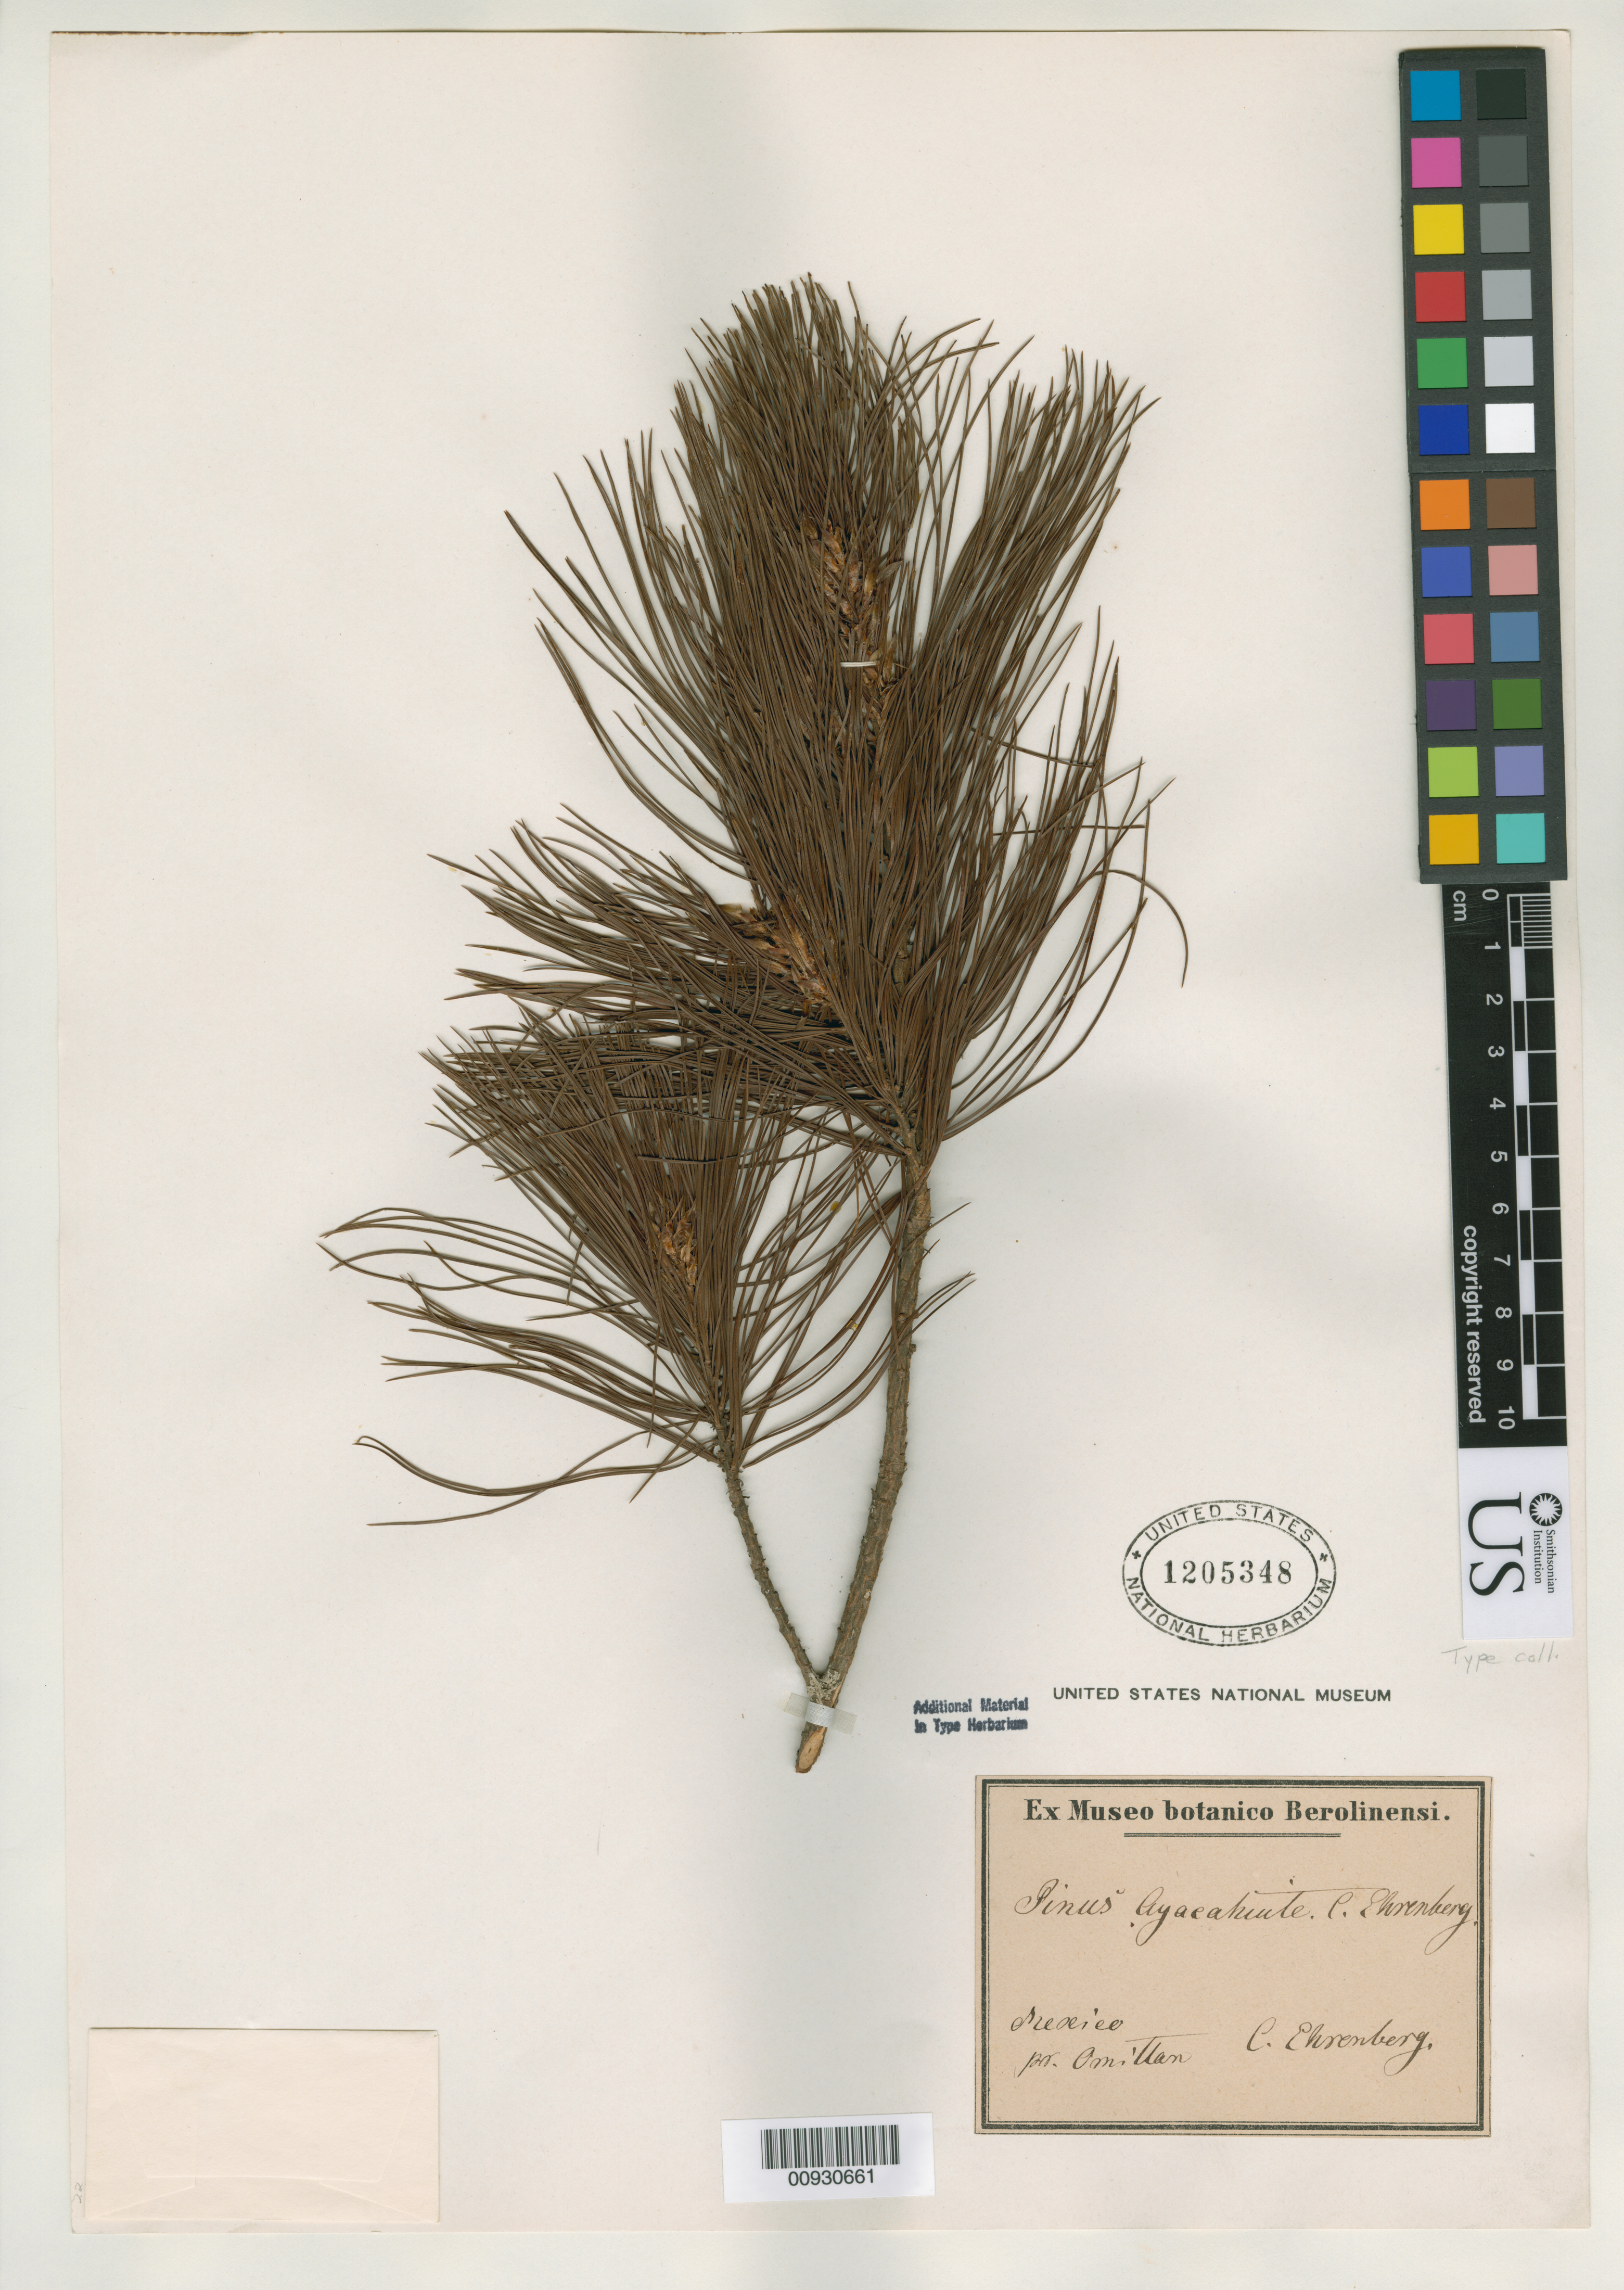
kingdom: Plantae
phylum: Tracheophyta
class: Pinopsida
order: Pinales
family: Pinaceae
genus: Pinus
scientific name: Pinus ayacahuite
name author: Ehrenb. ex Schltdl.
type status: Isolectotype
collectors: C. Ehrenberg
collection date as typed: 1837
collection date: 1837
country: Mexico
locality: Pr. Omitlan.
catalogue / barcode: US 1205348